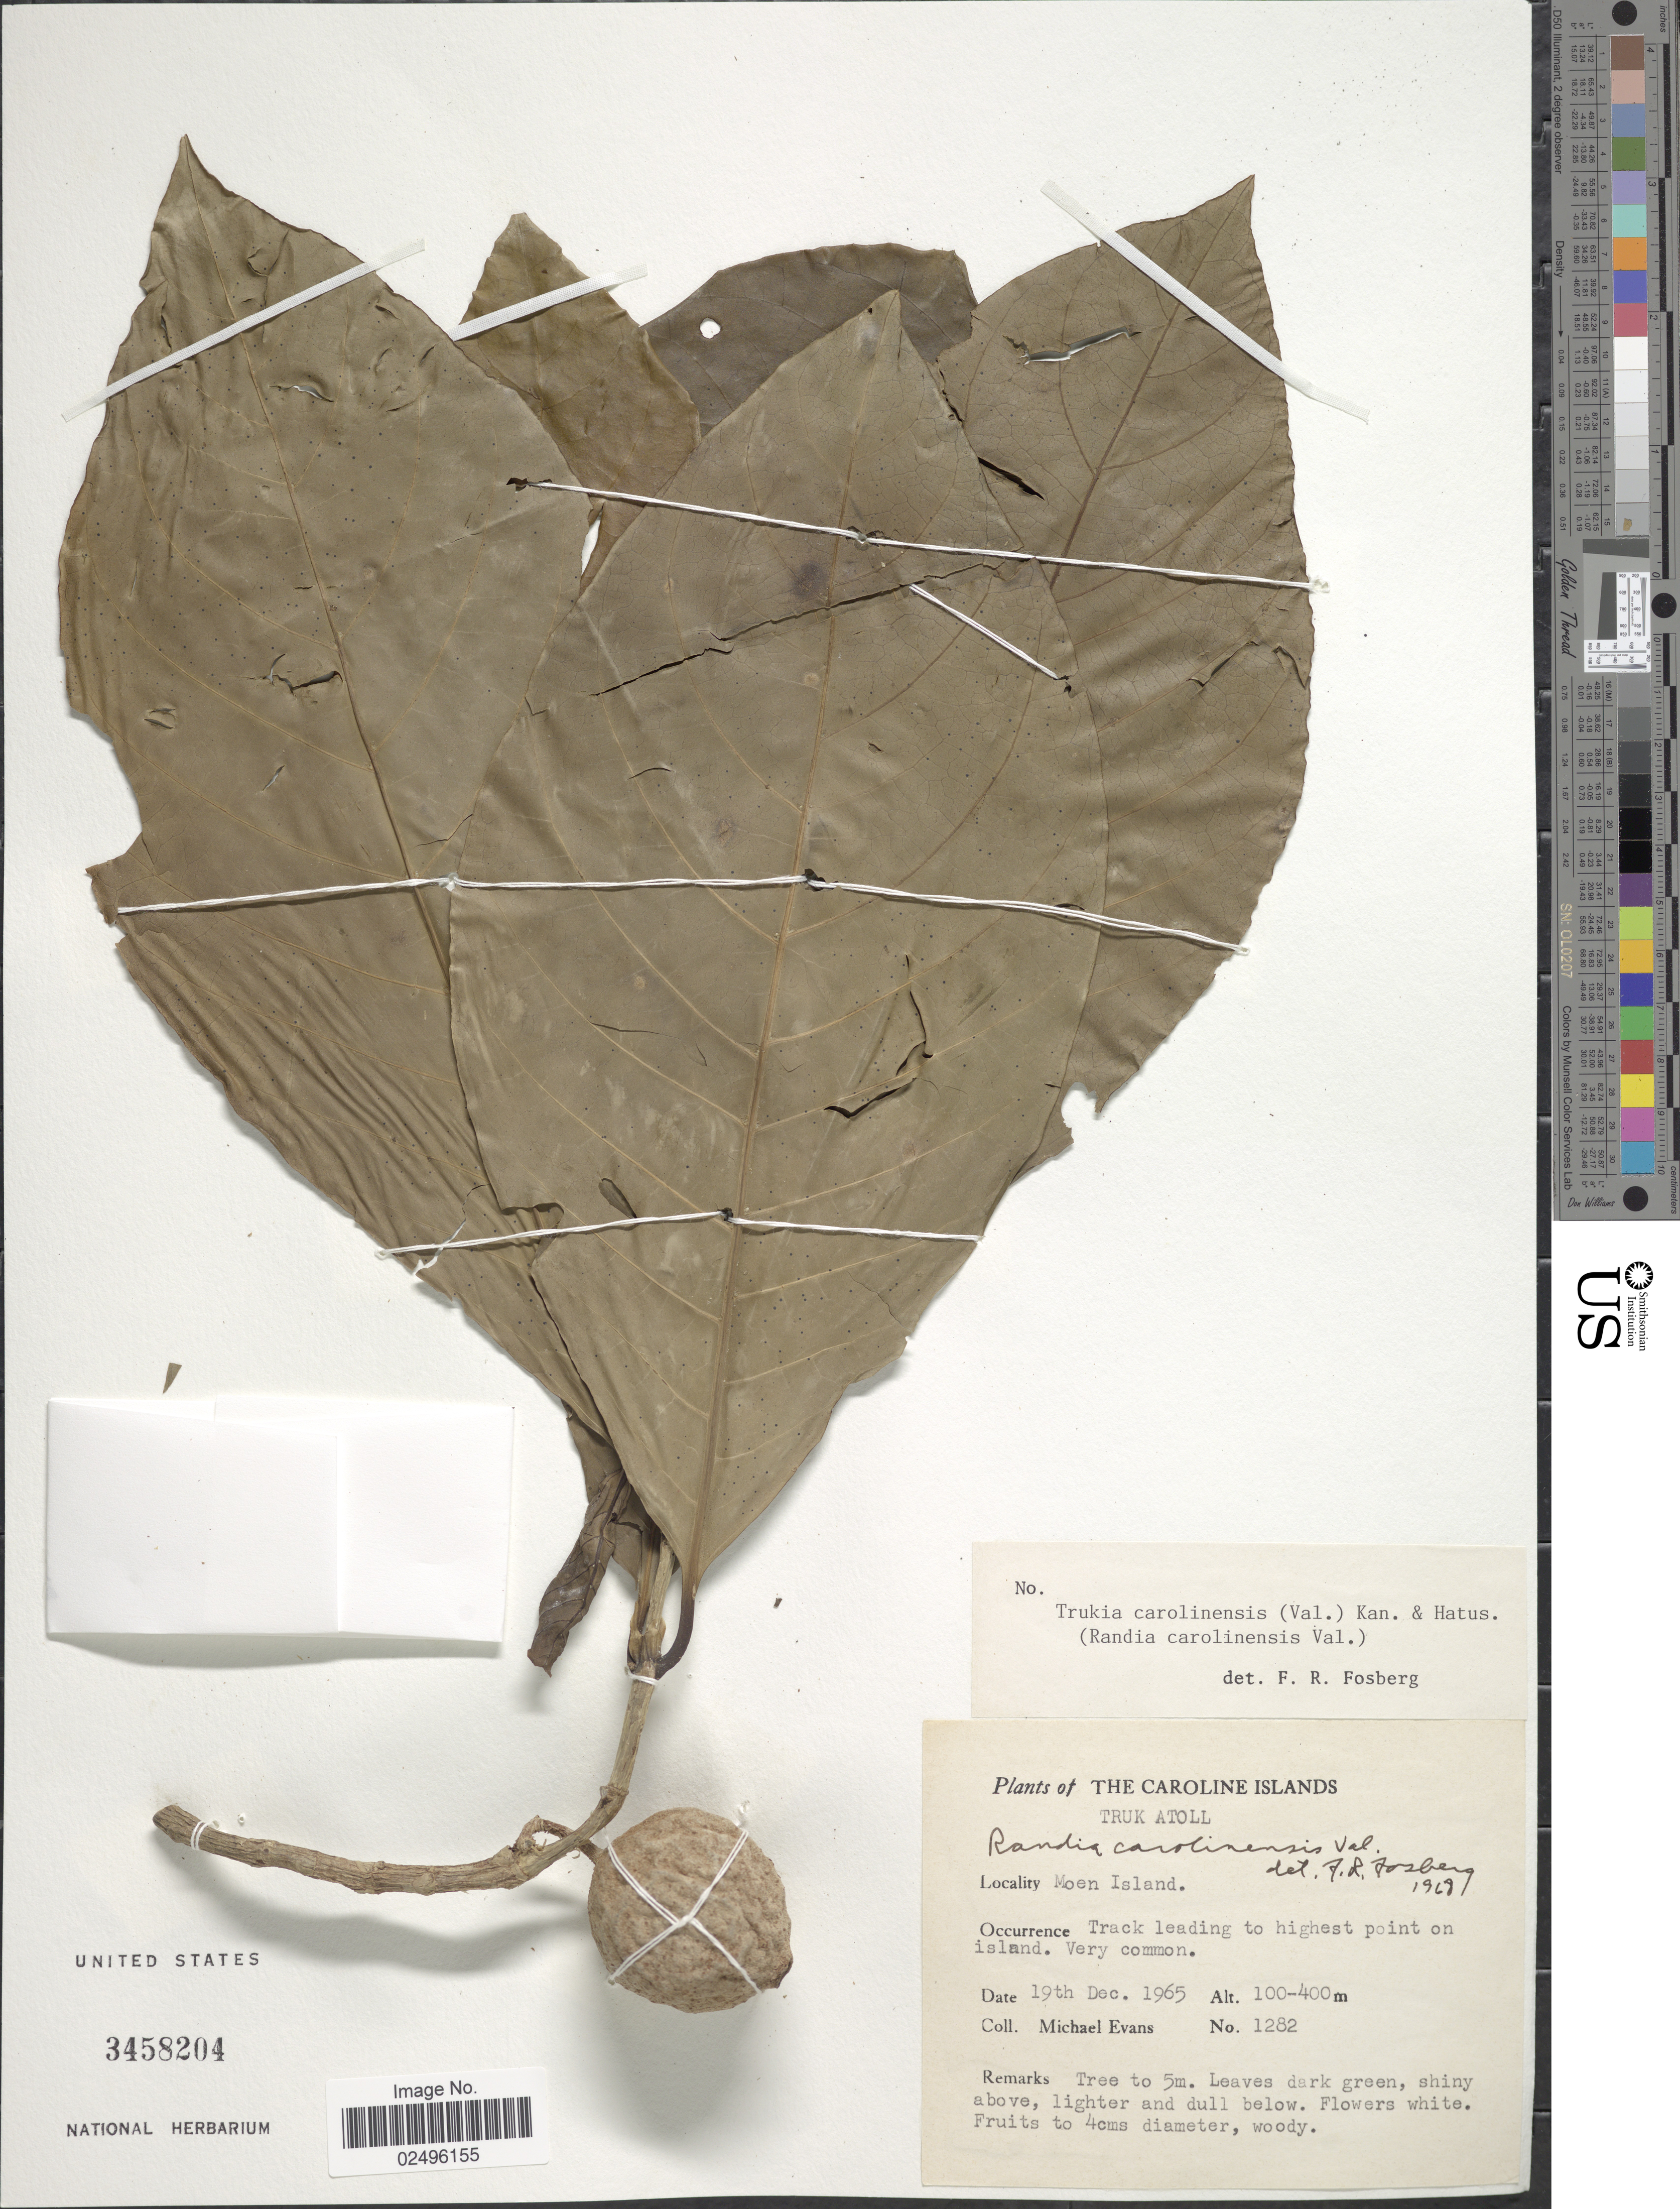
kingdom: Plantae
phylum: Tracheophyta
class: Magnoliopsida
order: Gentianales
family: Rubiaceae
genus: Trukia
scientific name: Trukia carolinensis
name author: (Valeton) Kaneh. & Hatus.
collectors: M. Evans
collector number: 1282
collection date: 1965-12-19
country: Micronesia, Federated States of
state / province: Truk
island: Moen [Wono]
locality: The Caroline Islands, Truk Atoll, Moen Island, Track leading to highest point on island. Very common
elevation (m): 100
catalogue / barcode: US 3458204